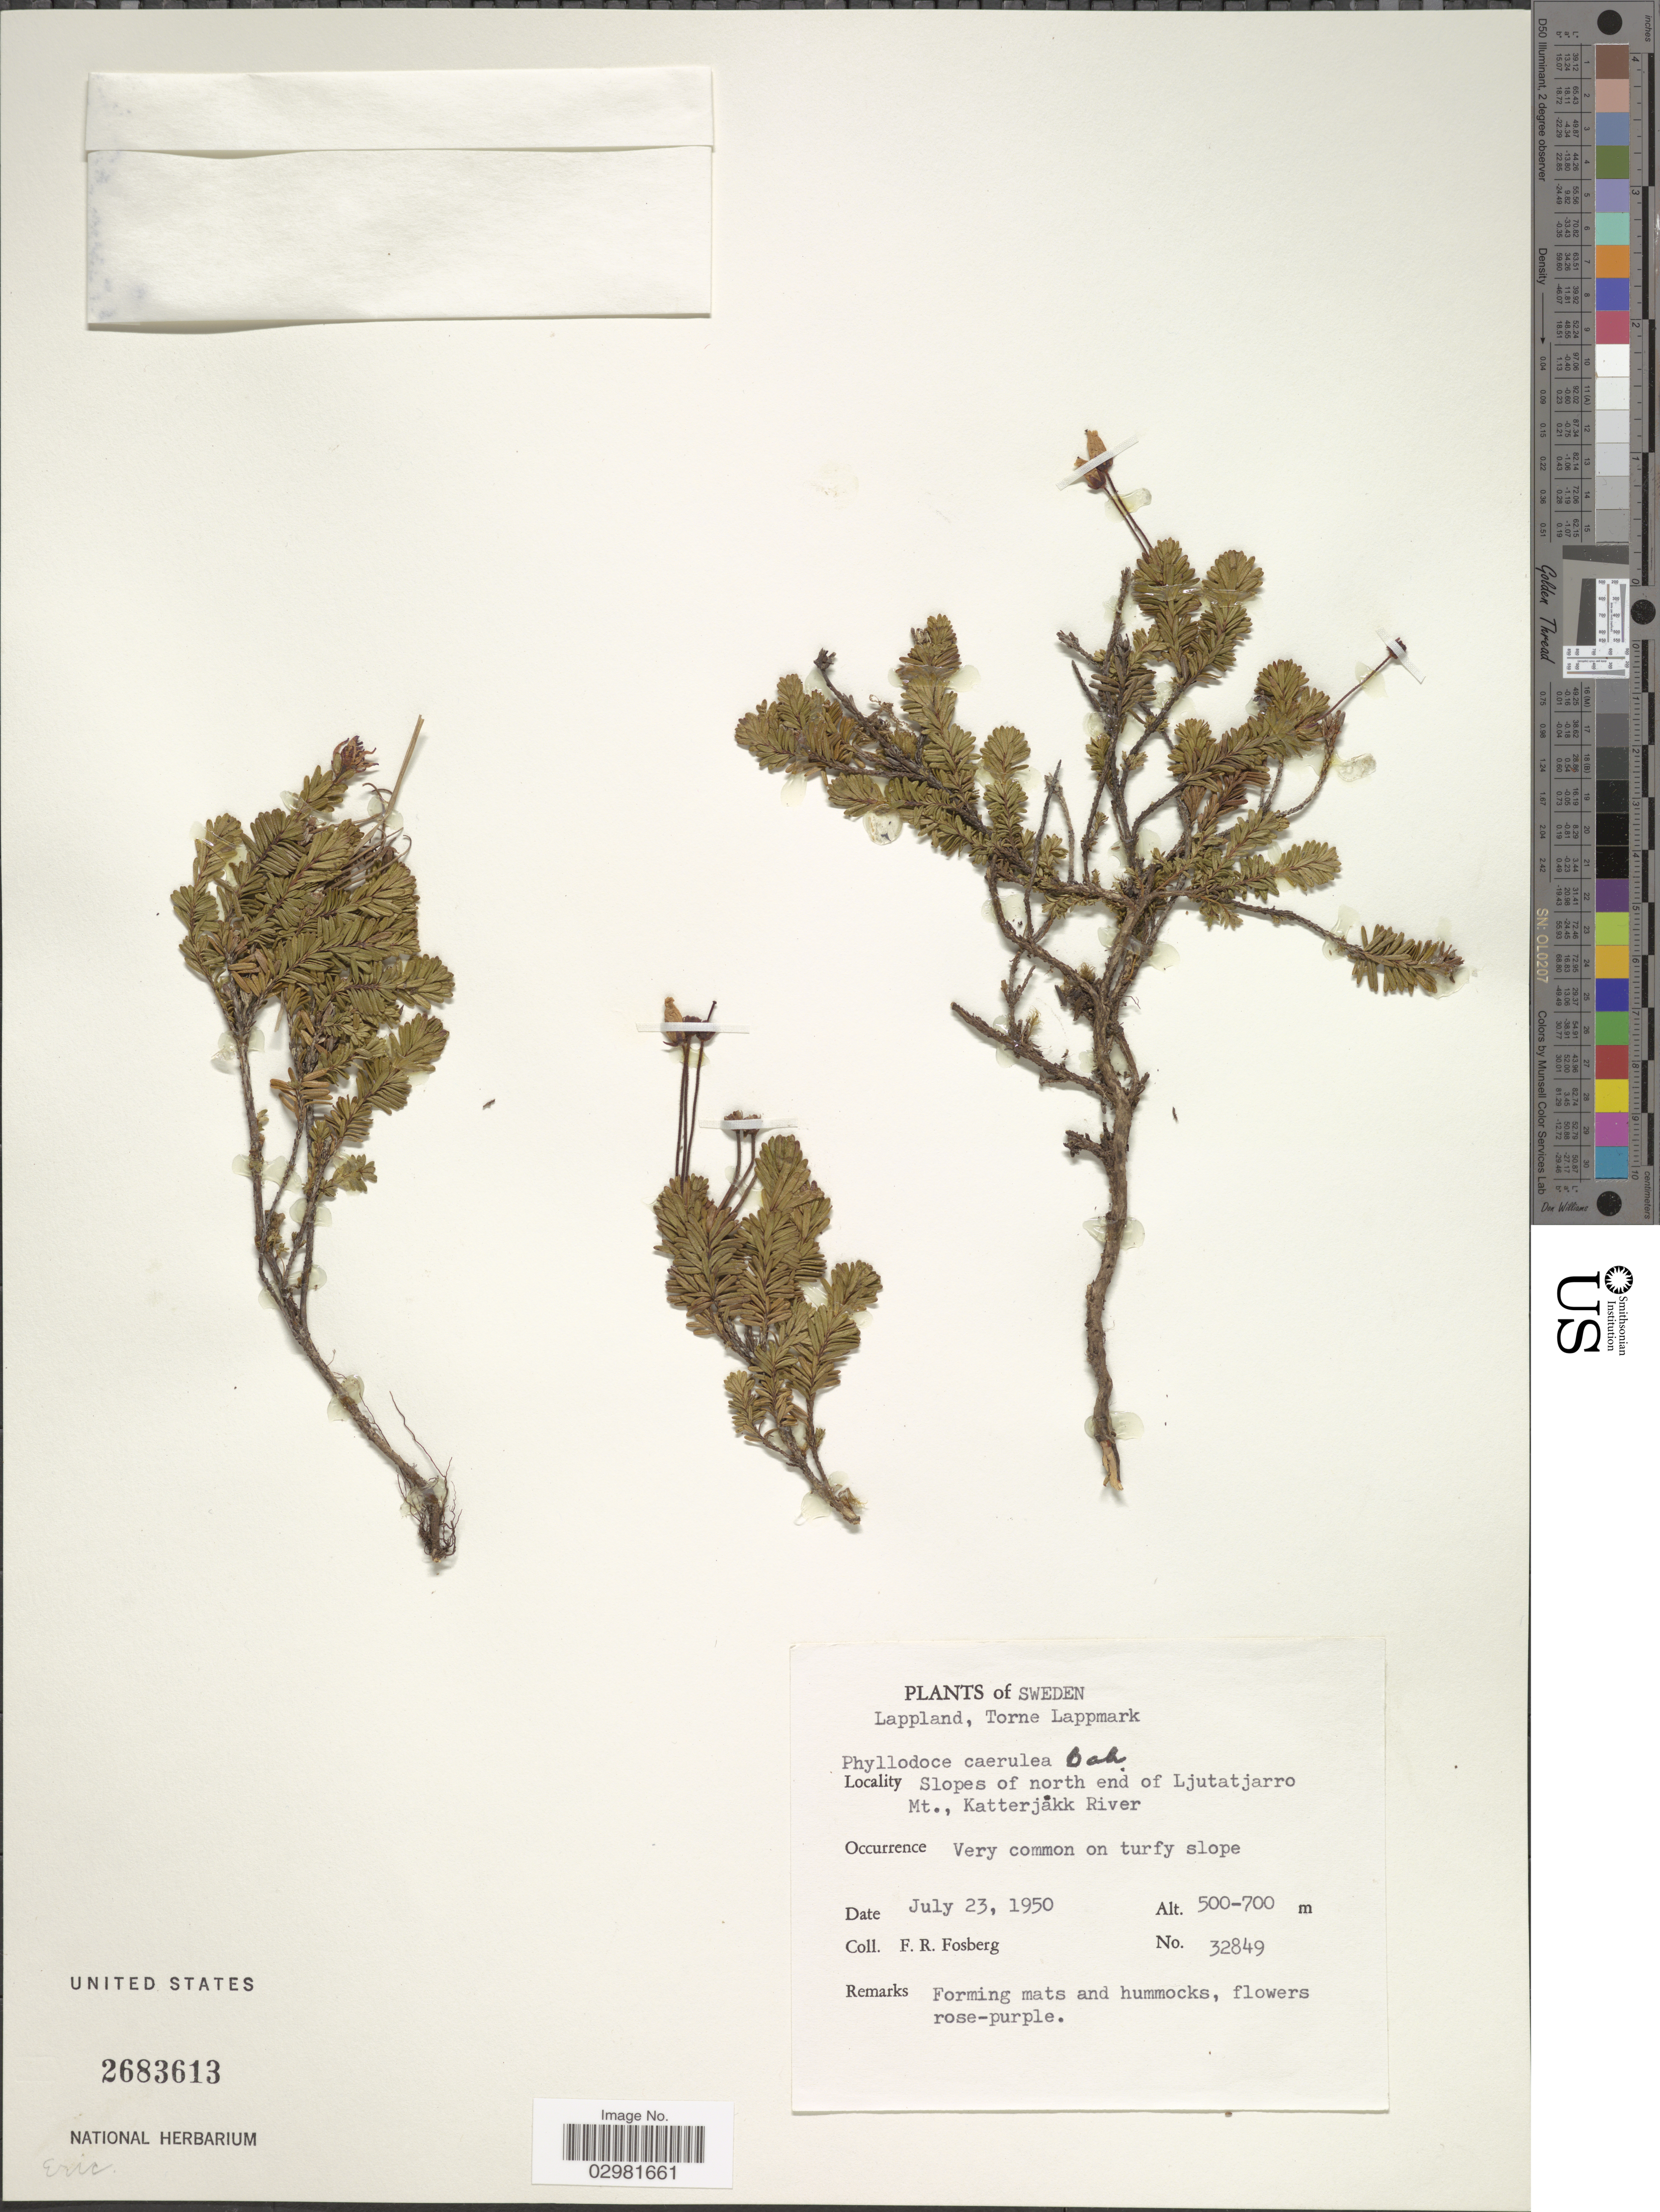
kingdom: Plantae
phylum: Tracheophyta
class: Magnoliopsida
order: Ericales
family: Ericaceae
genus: Phyllodoce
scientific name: Phyllodoce caerulea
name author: (L.) Bab.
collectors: F. R. Fosberg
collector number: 32849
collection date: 1950-07-23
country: Sweden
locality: Lappland, Torne Lappmark. Slopesf north end of Ljutatjarro Mt., Katterjakk River.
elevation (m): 500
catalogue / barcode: US 2683613